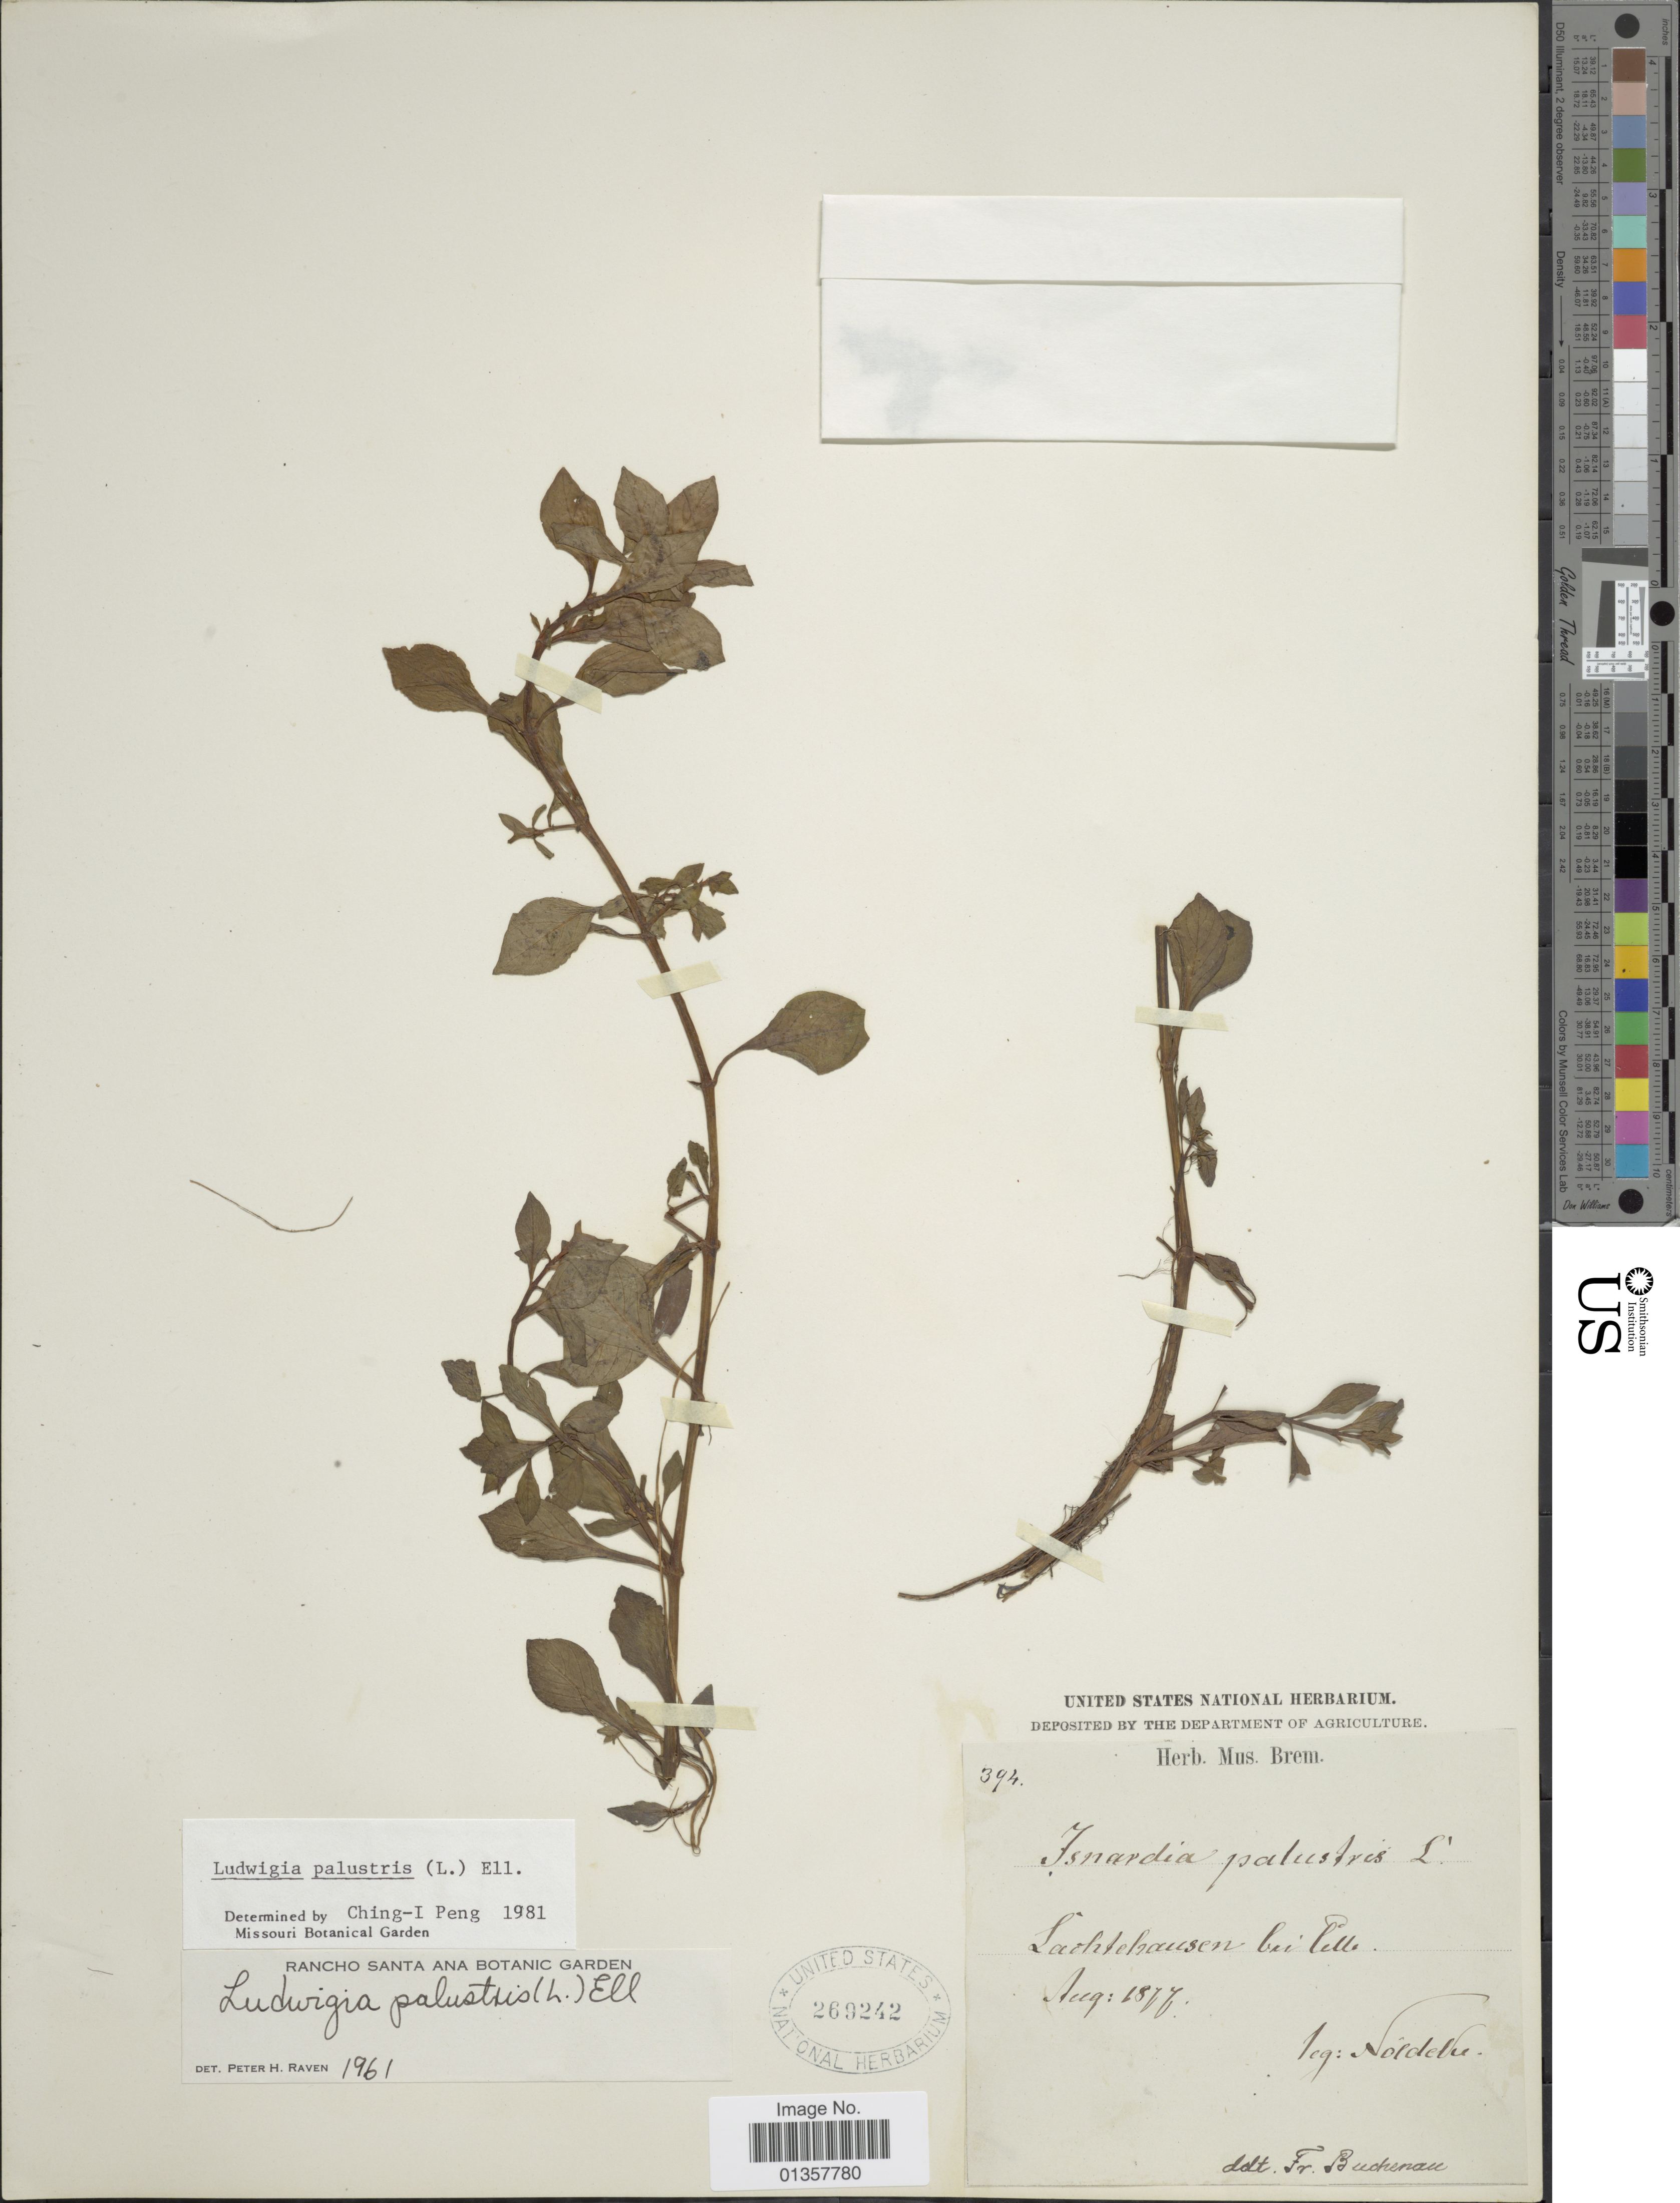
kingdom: Plantae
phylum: Tracheophyta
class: Magnoliopsida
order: Myrtales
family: Onagraceae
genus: Ludwigia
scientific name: Ludwigia palustris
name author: (L.) Elliott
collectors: -. Noldeke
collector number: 394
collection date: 1877-08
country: Germany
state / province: Niedersachsen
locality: Lachtehausen bei Celle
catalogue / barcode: US 269424